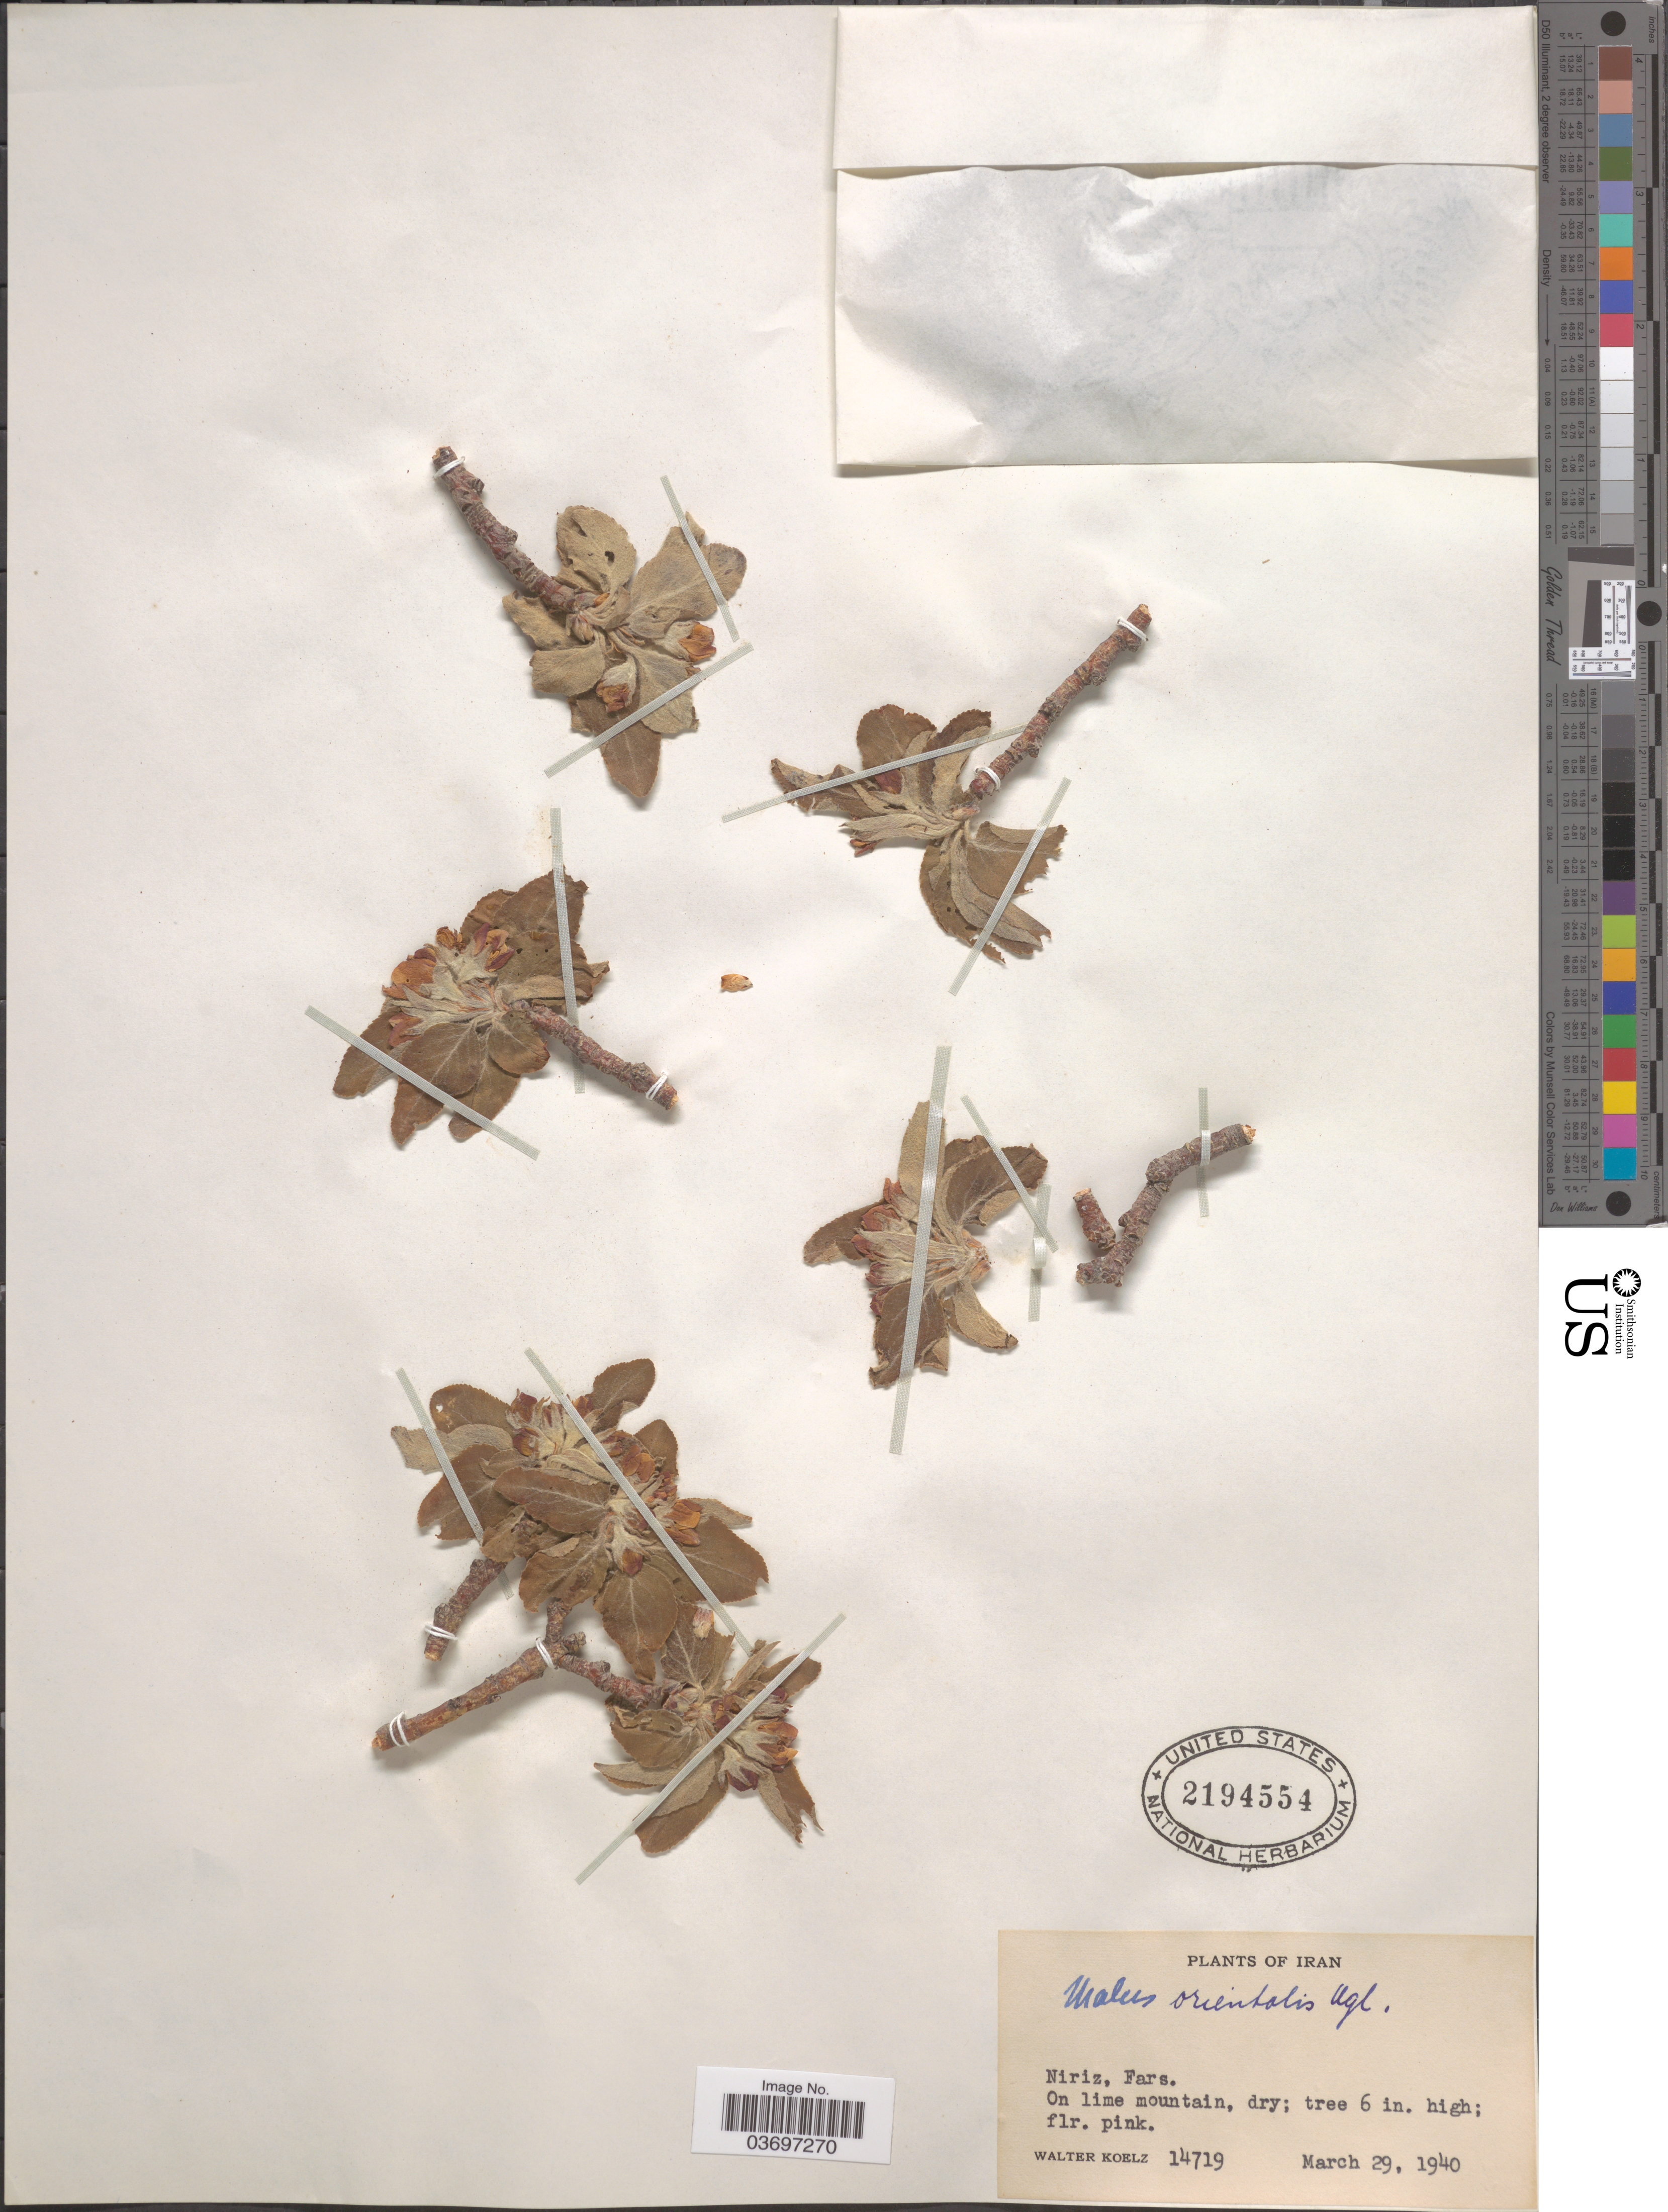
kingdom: Plantae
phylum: Tracheophyta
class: Magnoliopsida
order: Rosales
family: Rosaceae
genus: Malus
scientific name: Malus orientalis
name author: Uglitzk. ex Juz.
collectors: W. N. Koelz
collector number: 14719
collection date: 1940-03-29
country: Iran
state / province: Fars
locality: Niriz. On lime mountain.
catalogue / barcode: US 2194554